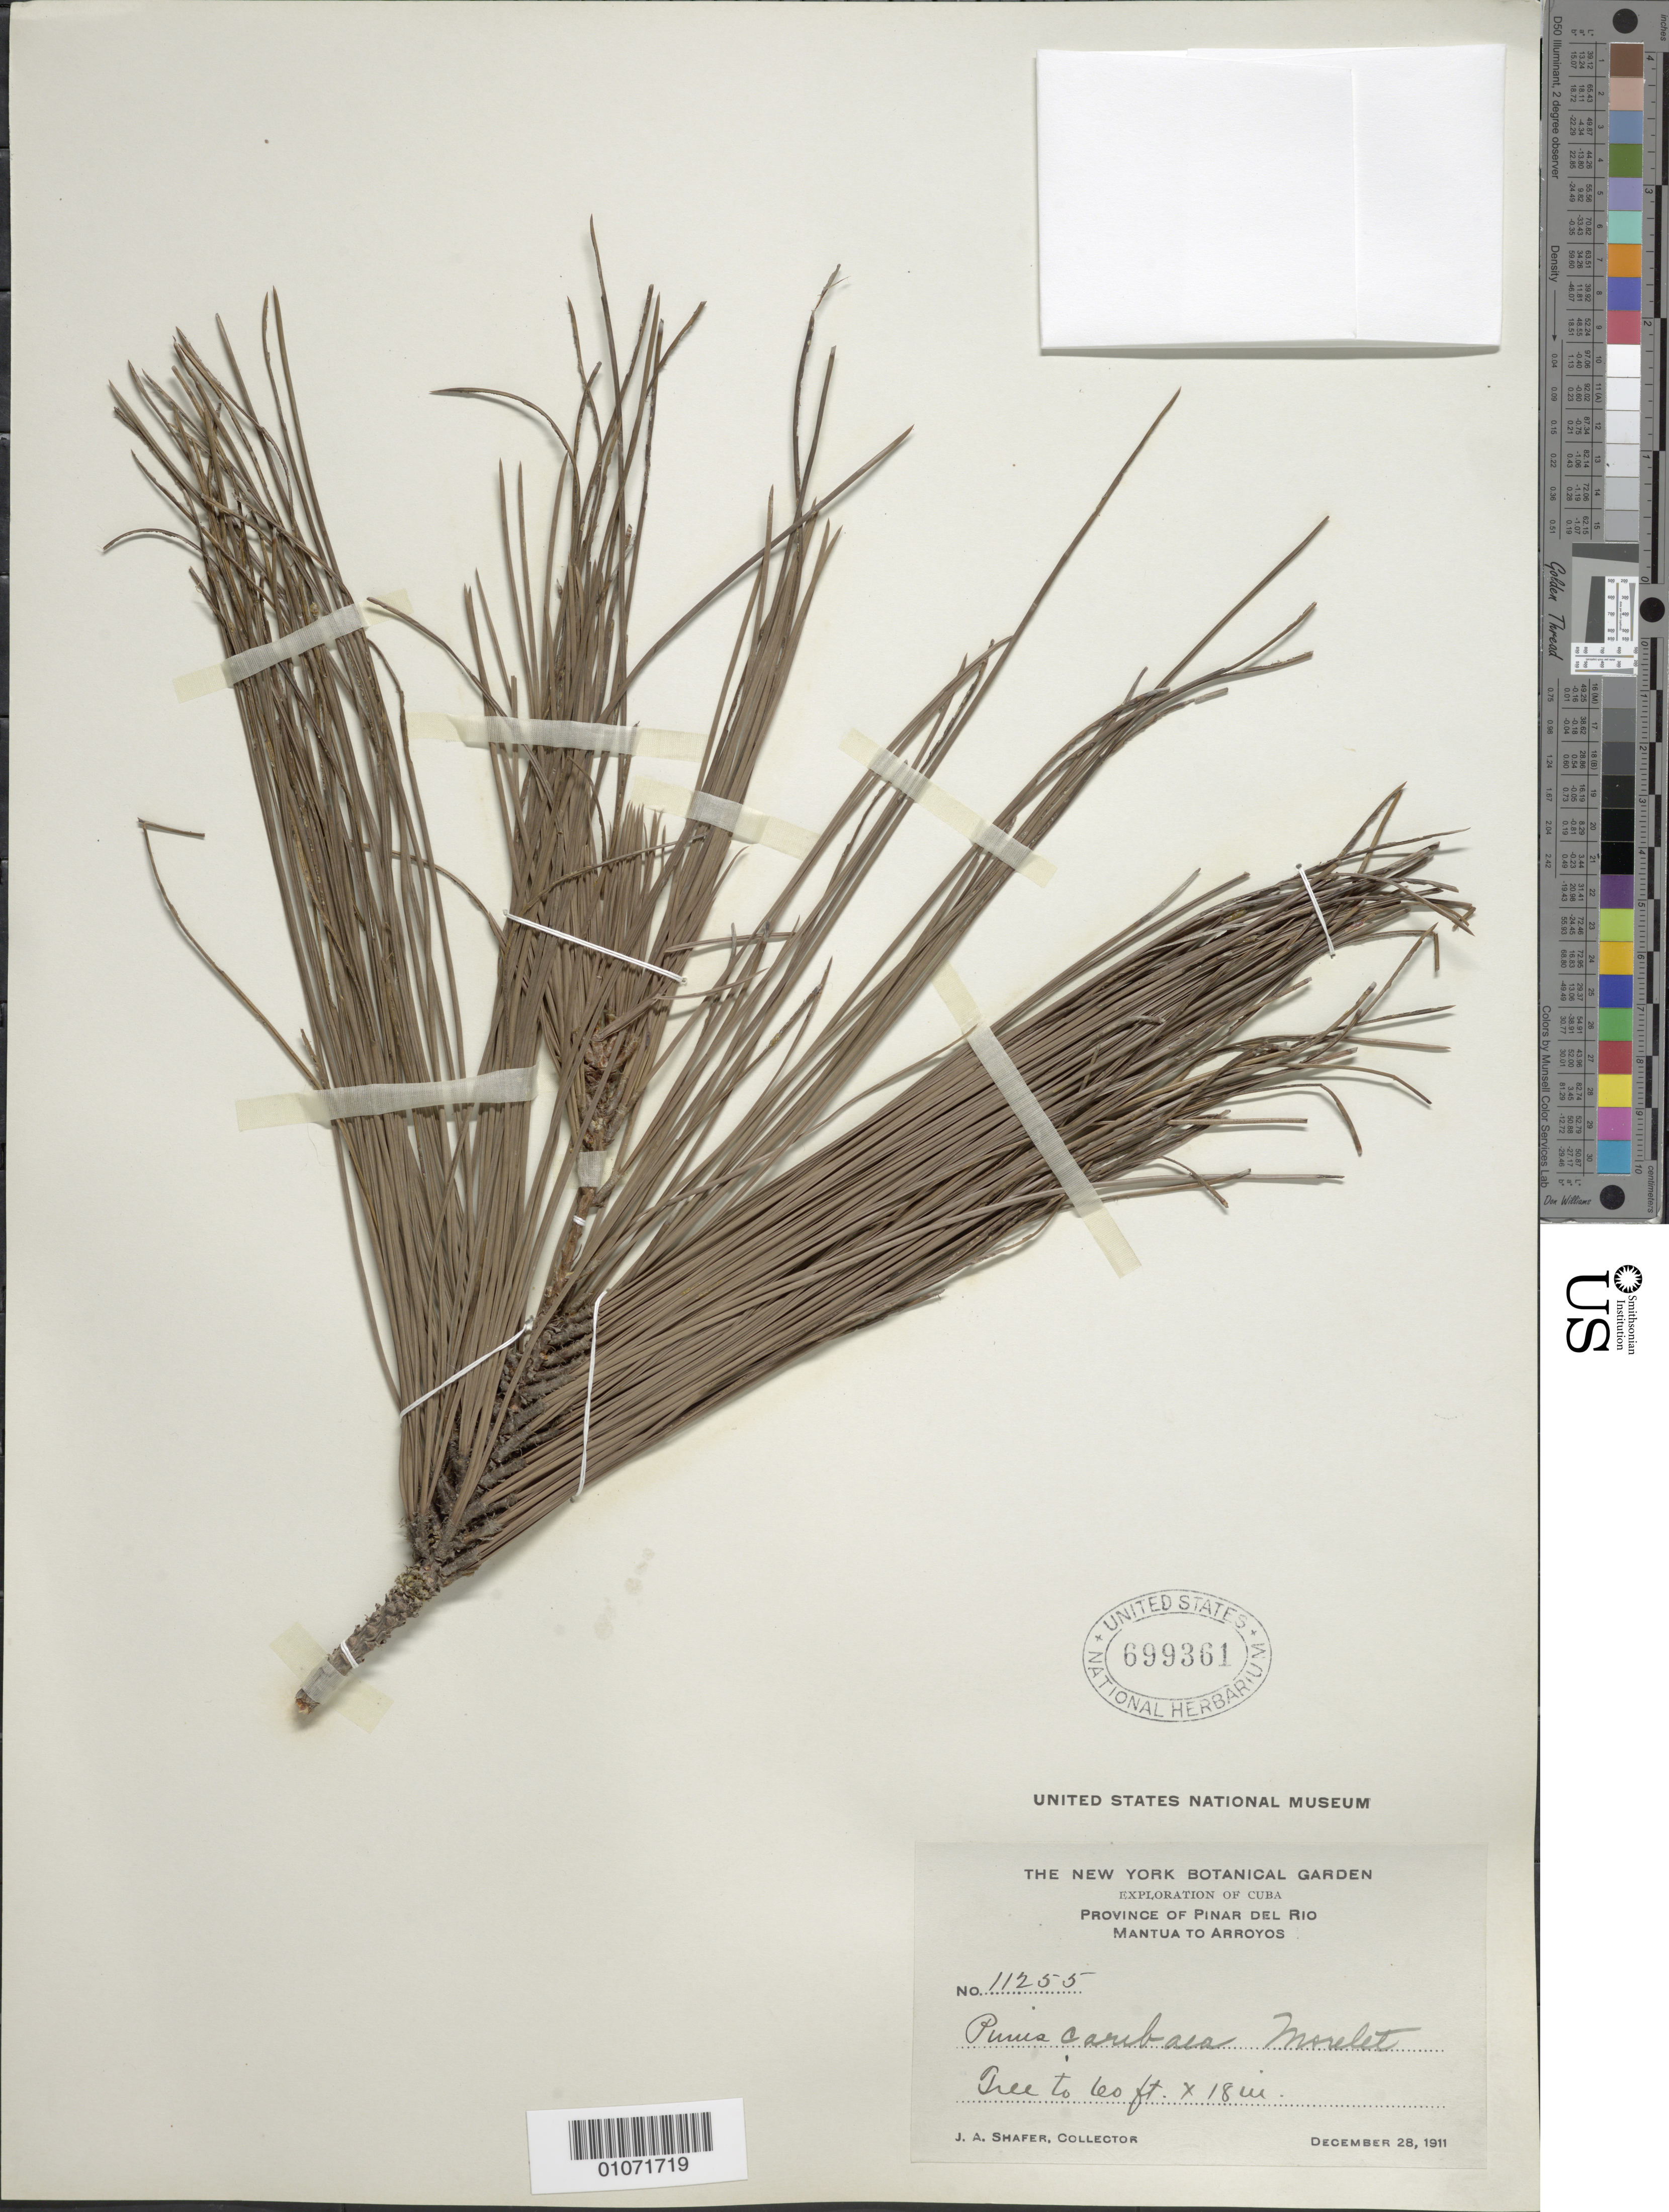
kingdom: Plantae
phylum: Tracheophyta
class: Pinopsida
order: Pinales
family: Pinaceae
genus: Pinus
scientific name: Pinus caribaea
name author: Morelet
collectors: J. A. Shafer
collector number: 11255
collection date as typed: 28 Dec 1911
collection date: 1911-12-28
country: Cuba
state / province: Pinar del Rio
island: Cuba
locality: Pinar del Rio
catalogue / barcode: US 699361